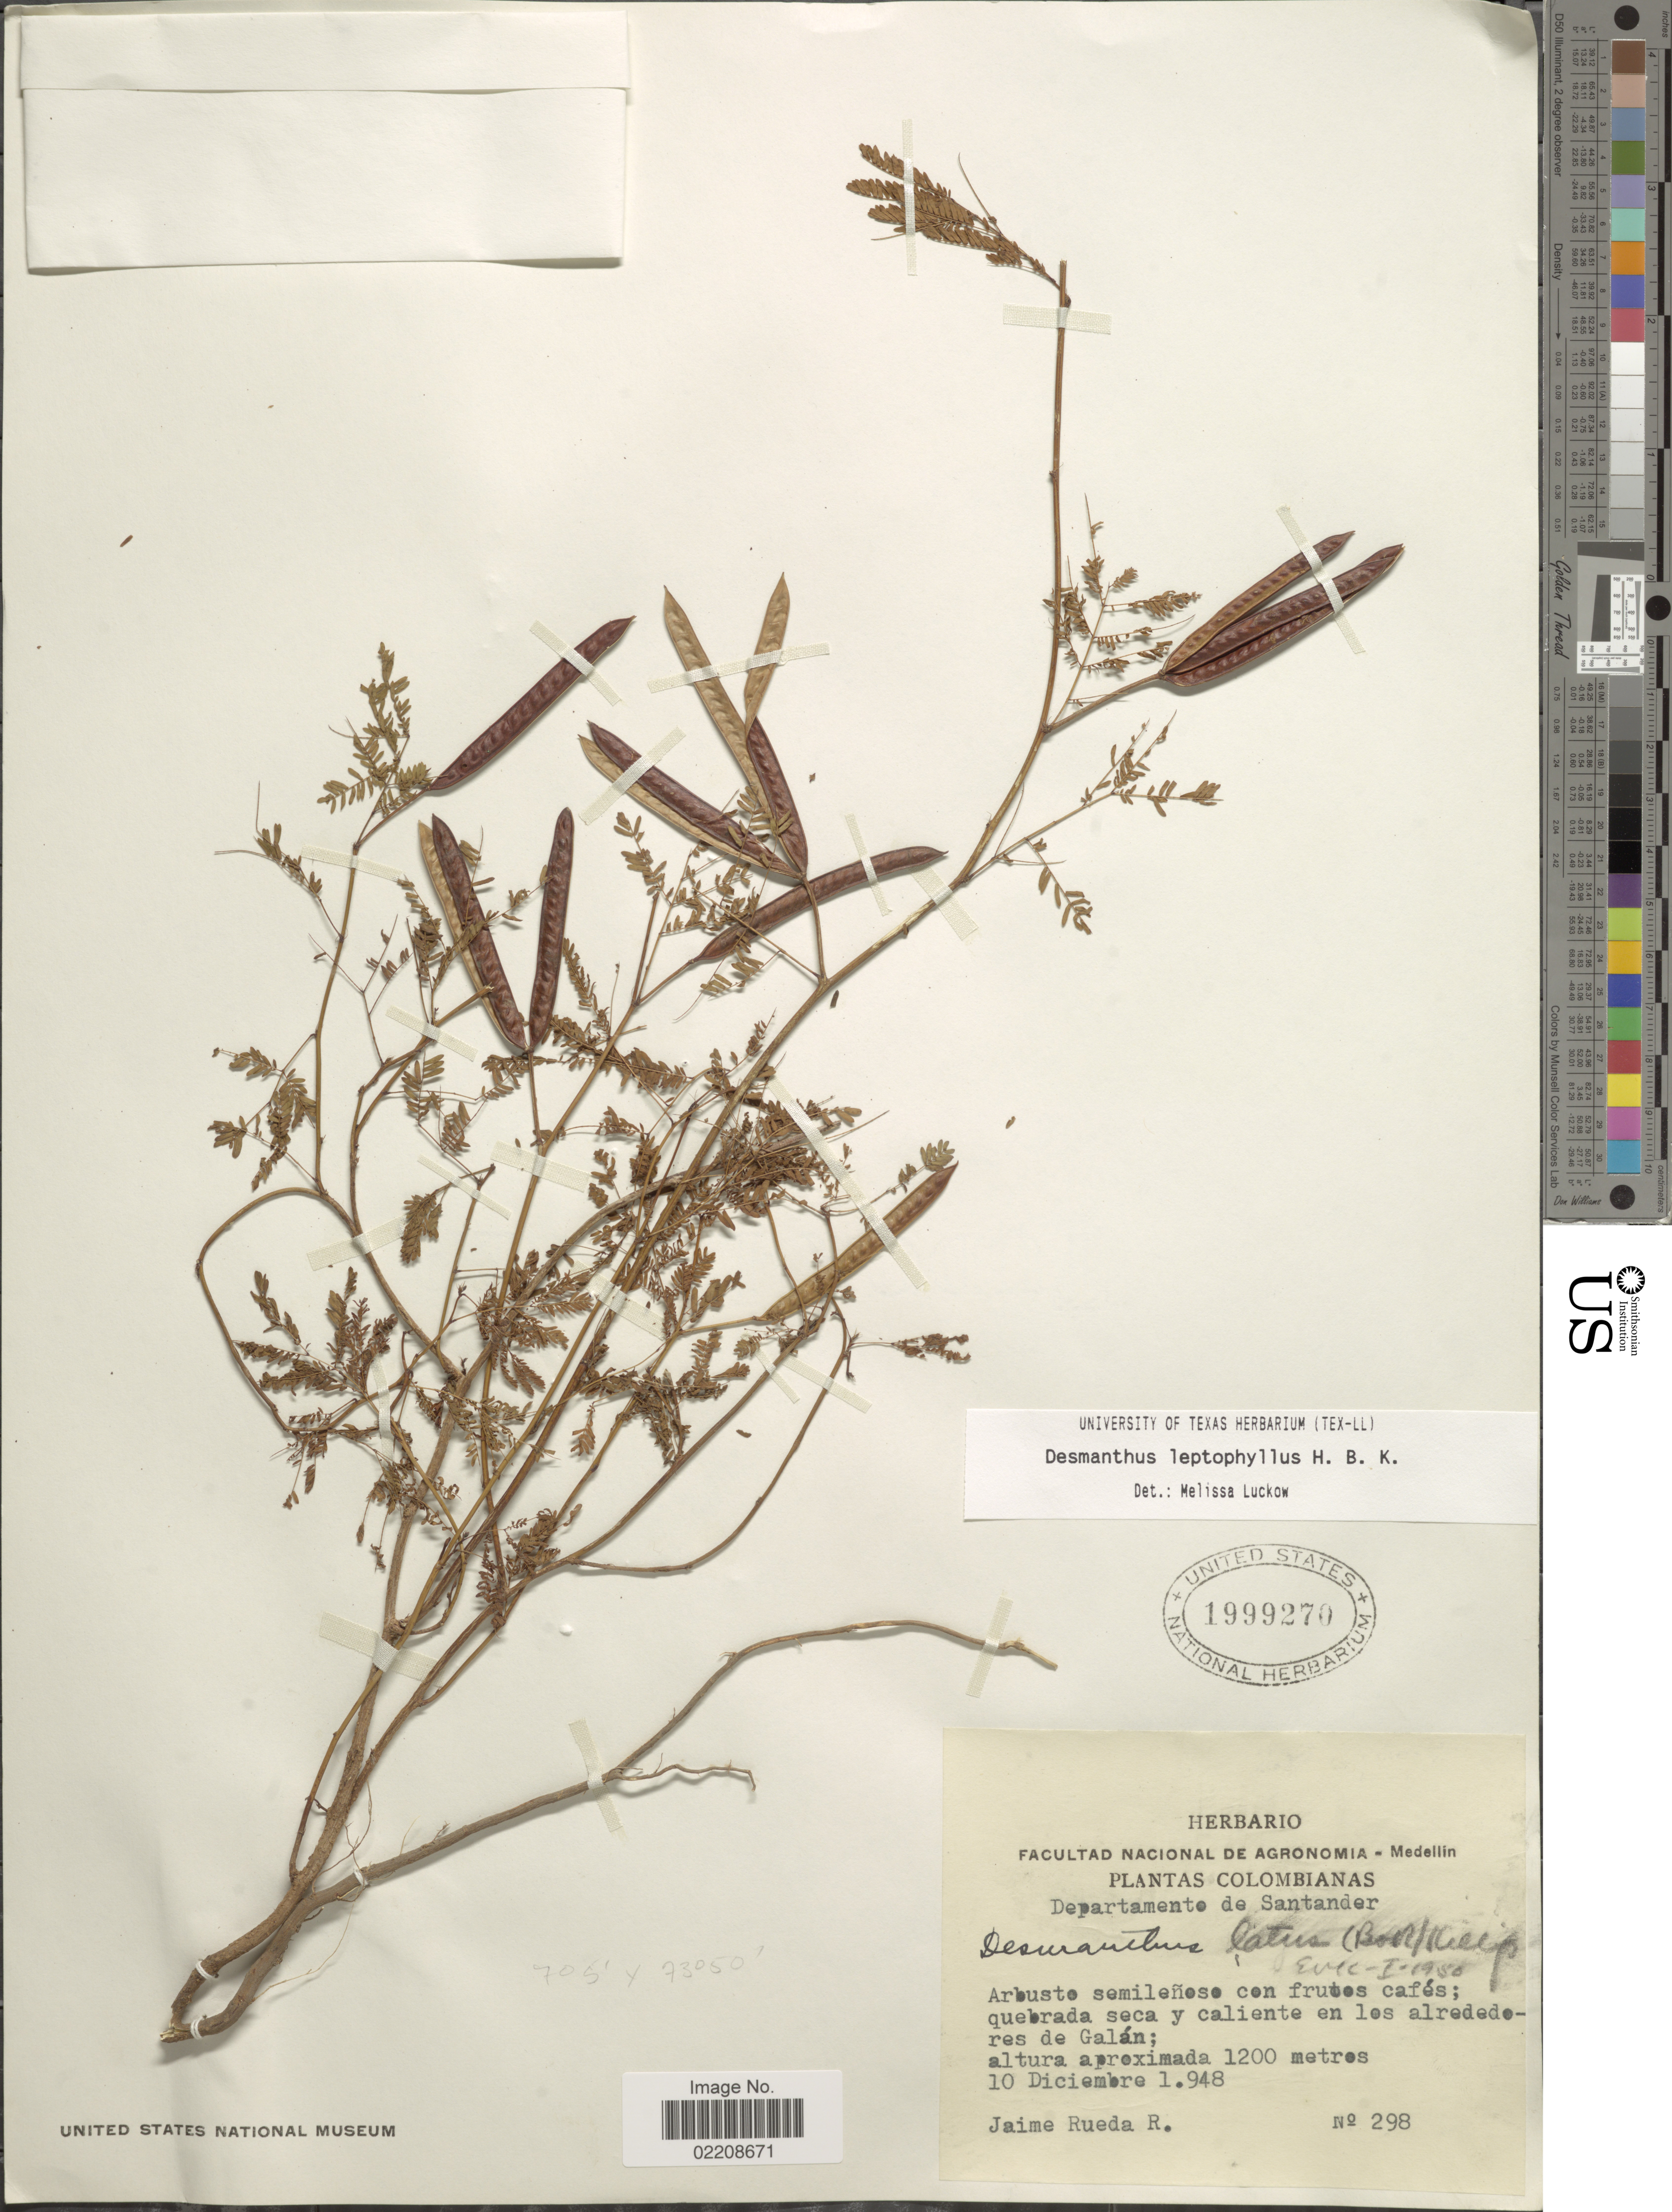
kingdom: Plantae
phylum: Tracheophyta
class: Magnoliopsida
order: Fabales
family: Fabaceae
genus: Desmanthus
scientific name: Desmanthus leptophyllus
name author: Kunth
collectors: J. Rueda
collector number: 298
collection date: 1948-12-10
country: Colombia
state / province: Santander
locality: Departamento de Santander. Quebrada seca y caliente en los alrededores de Galán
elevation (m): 1200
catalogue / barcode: US 1999270